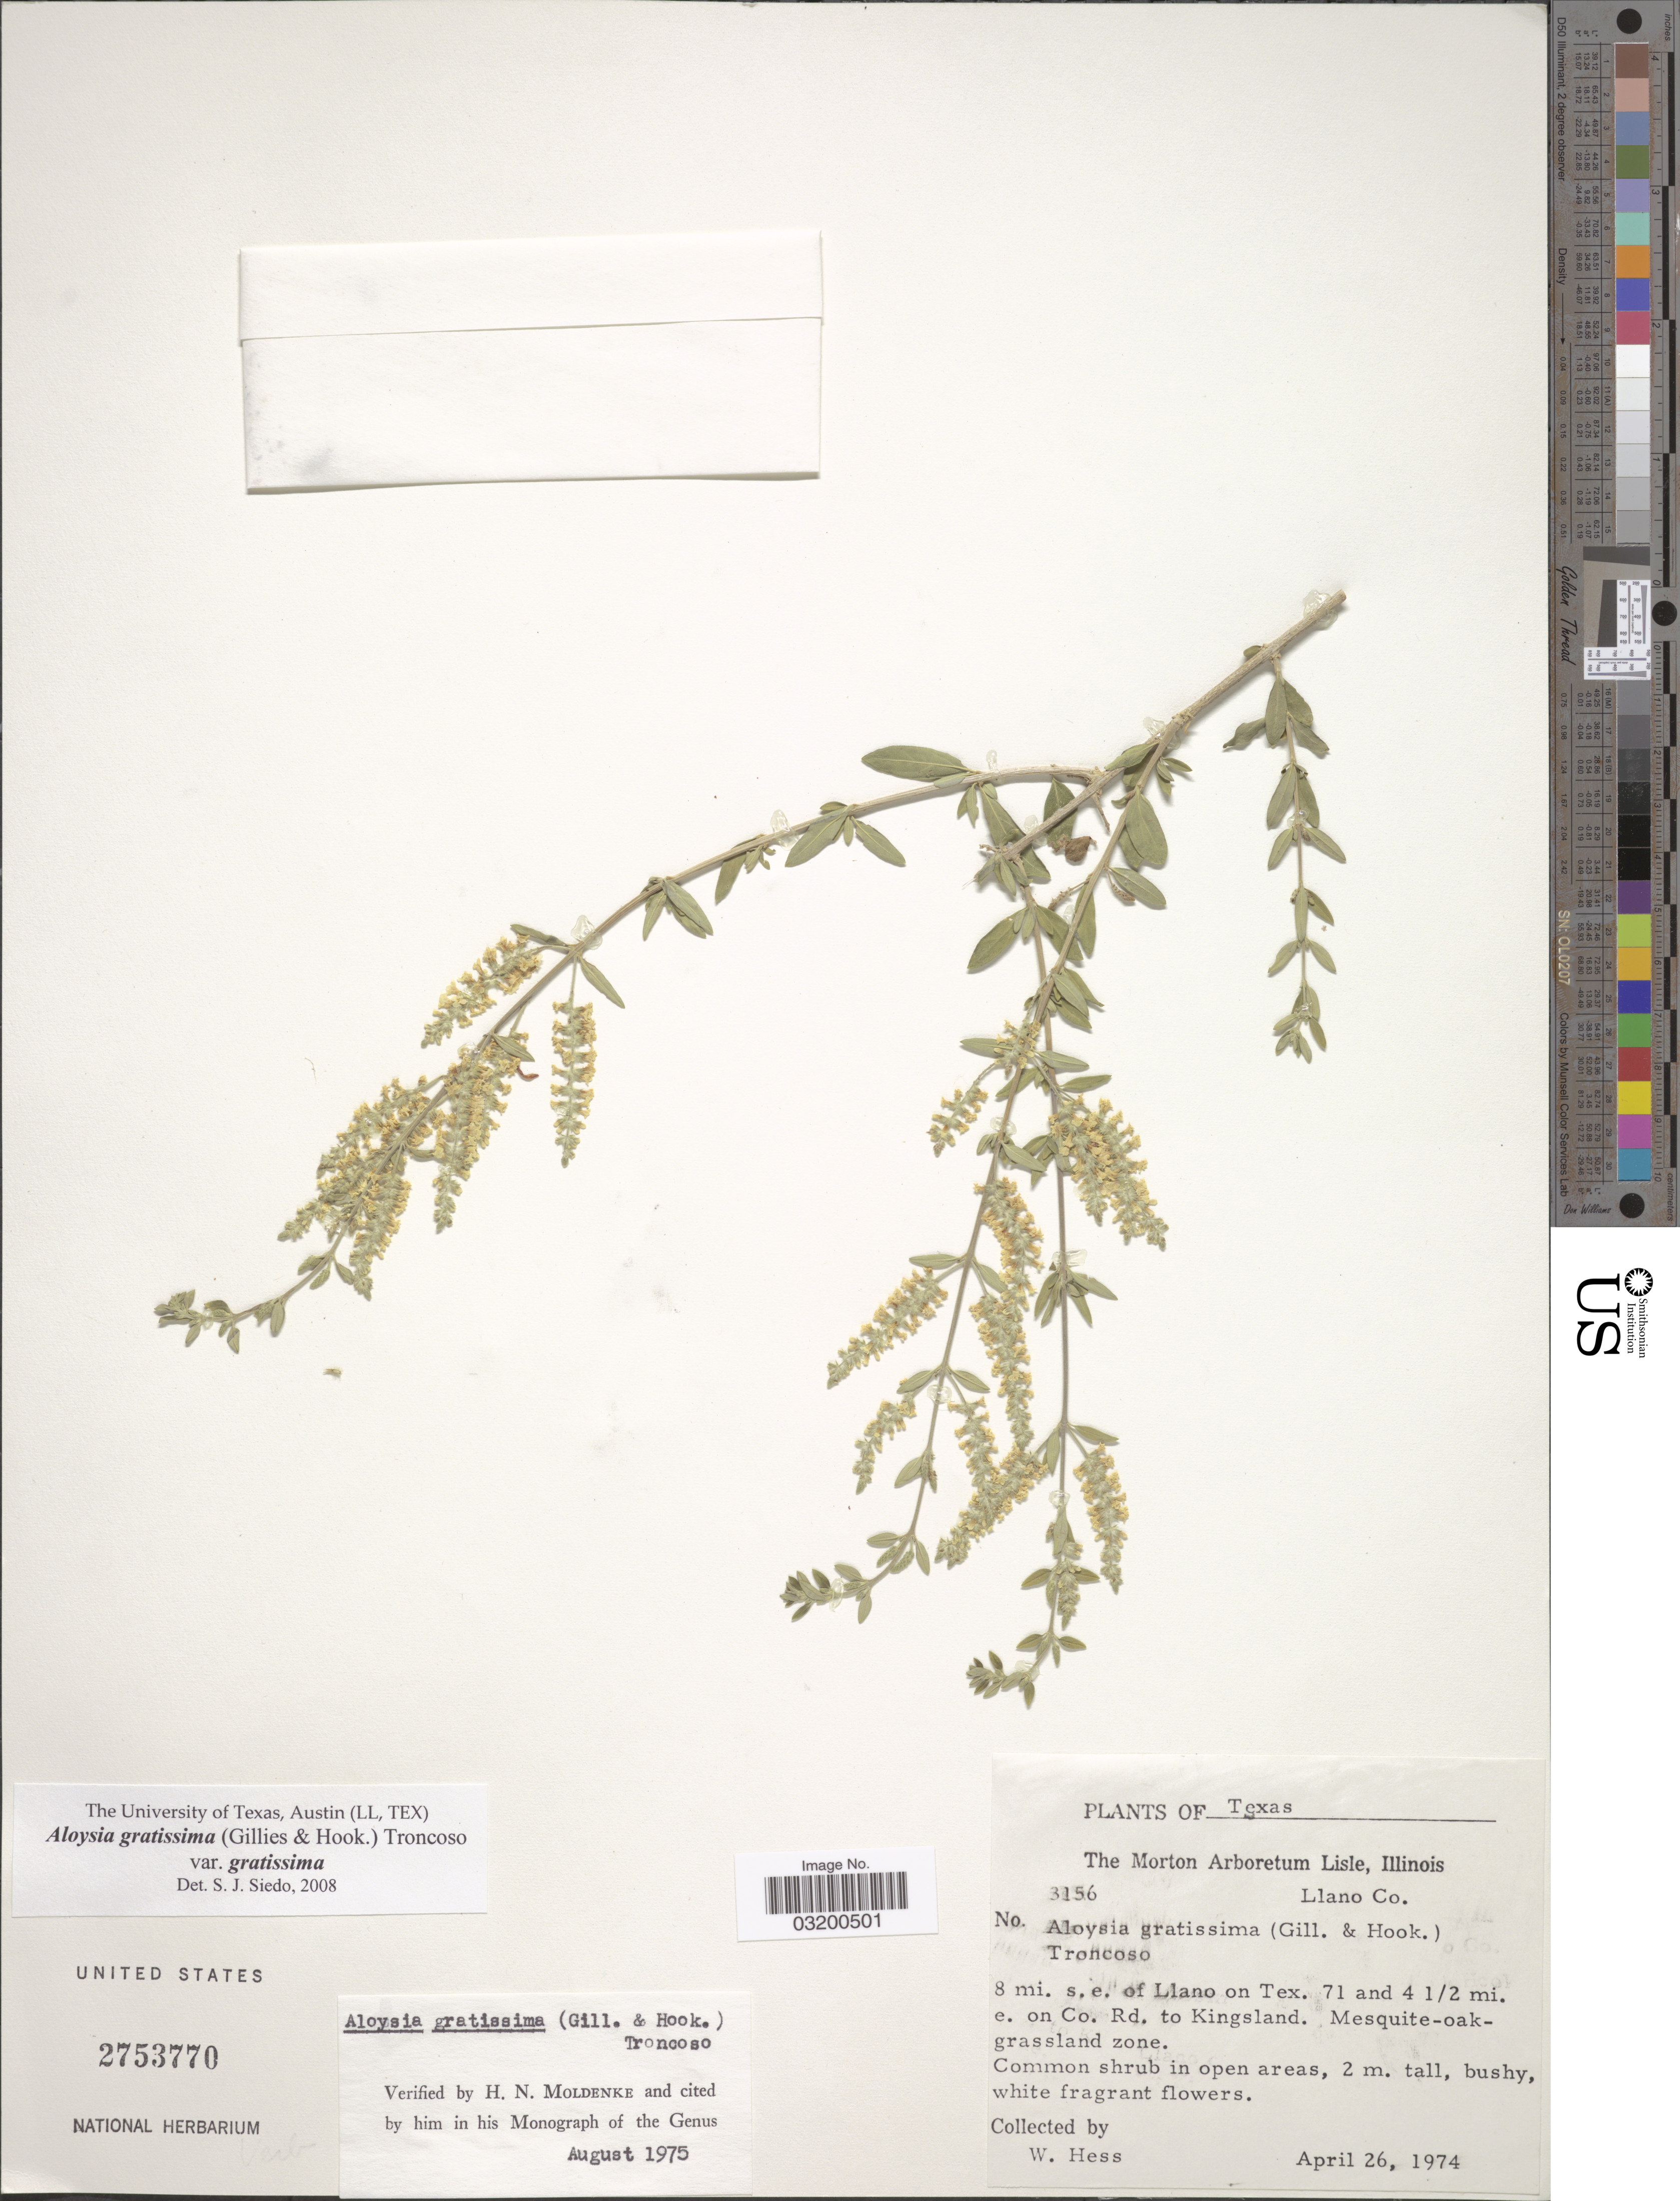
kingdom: Plantae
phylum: Tracheophyta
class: Magnoliopsida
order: Lamiales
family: Verbenaceae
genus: Aloysia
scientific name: Aloysia gratissima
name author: (Gillies & Hook.) Tronc.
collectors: W. Hess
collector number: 3156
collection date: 1974-04-26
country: United States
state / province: Texas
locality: Llano Co. 8 mi. s.e. of Llano on Tex. 71 and 4½ mi. e. on Co. Rd. to Kingsland. Mesquite-oak-grassland zone.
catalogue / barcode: US 2753770